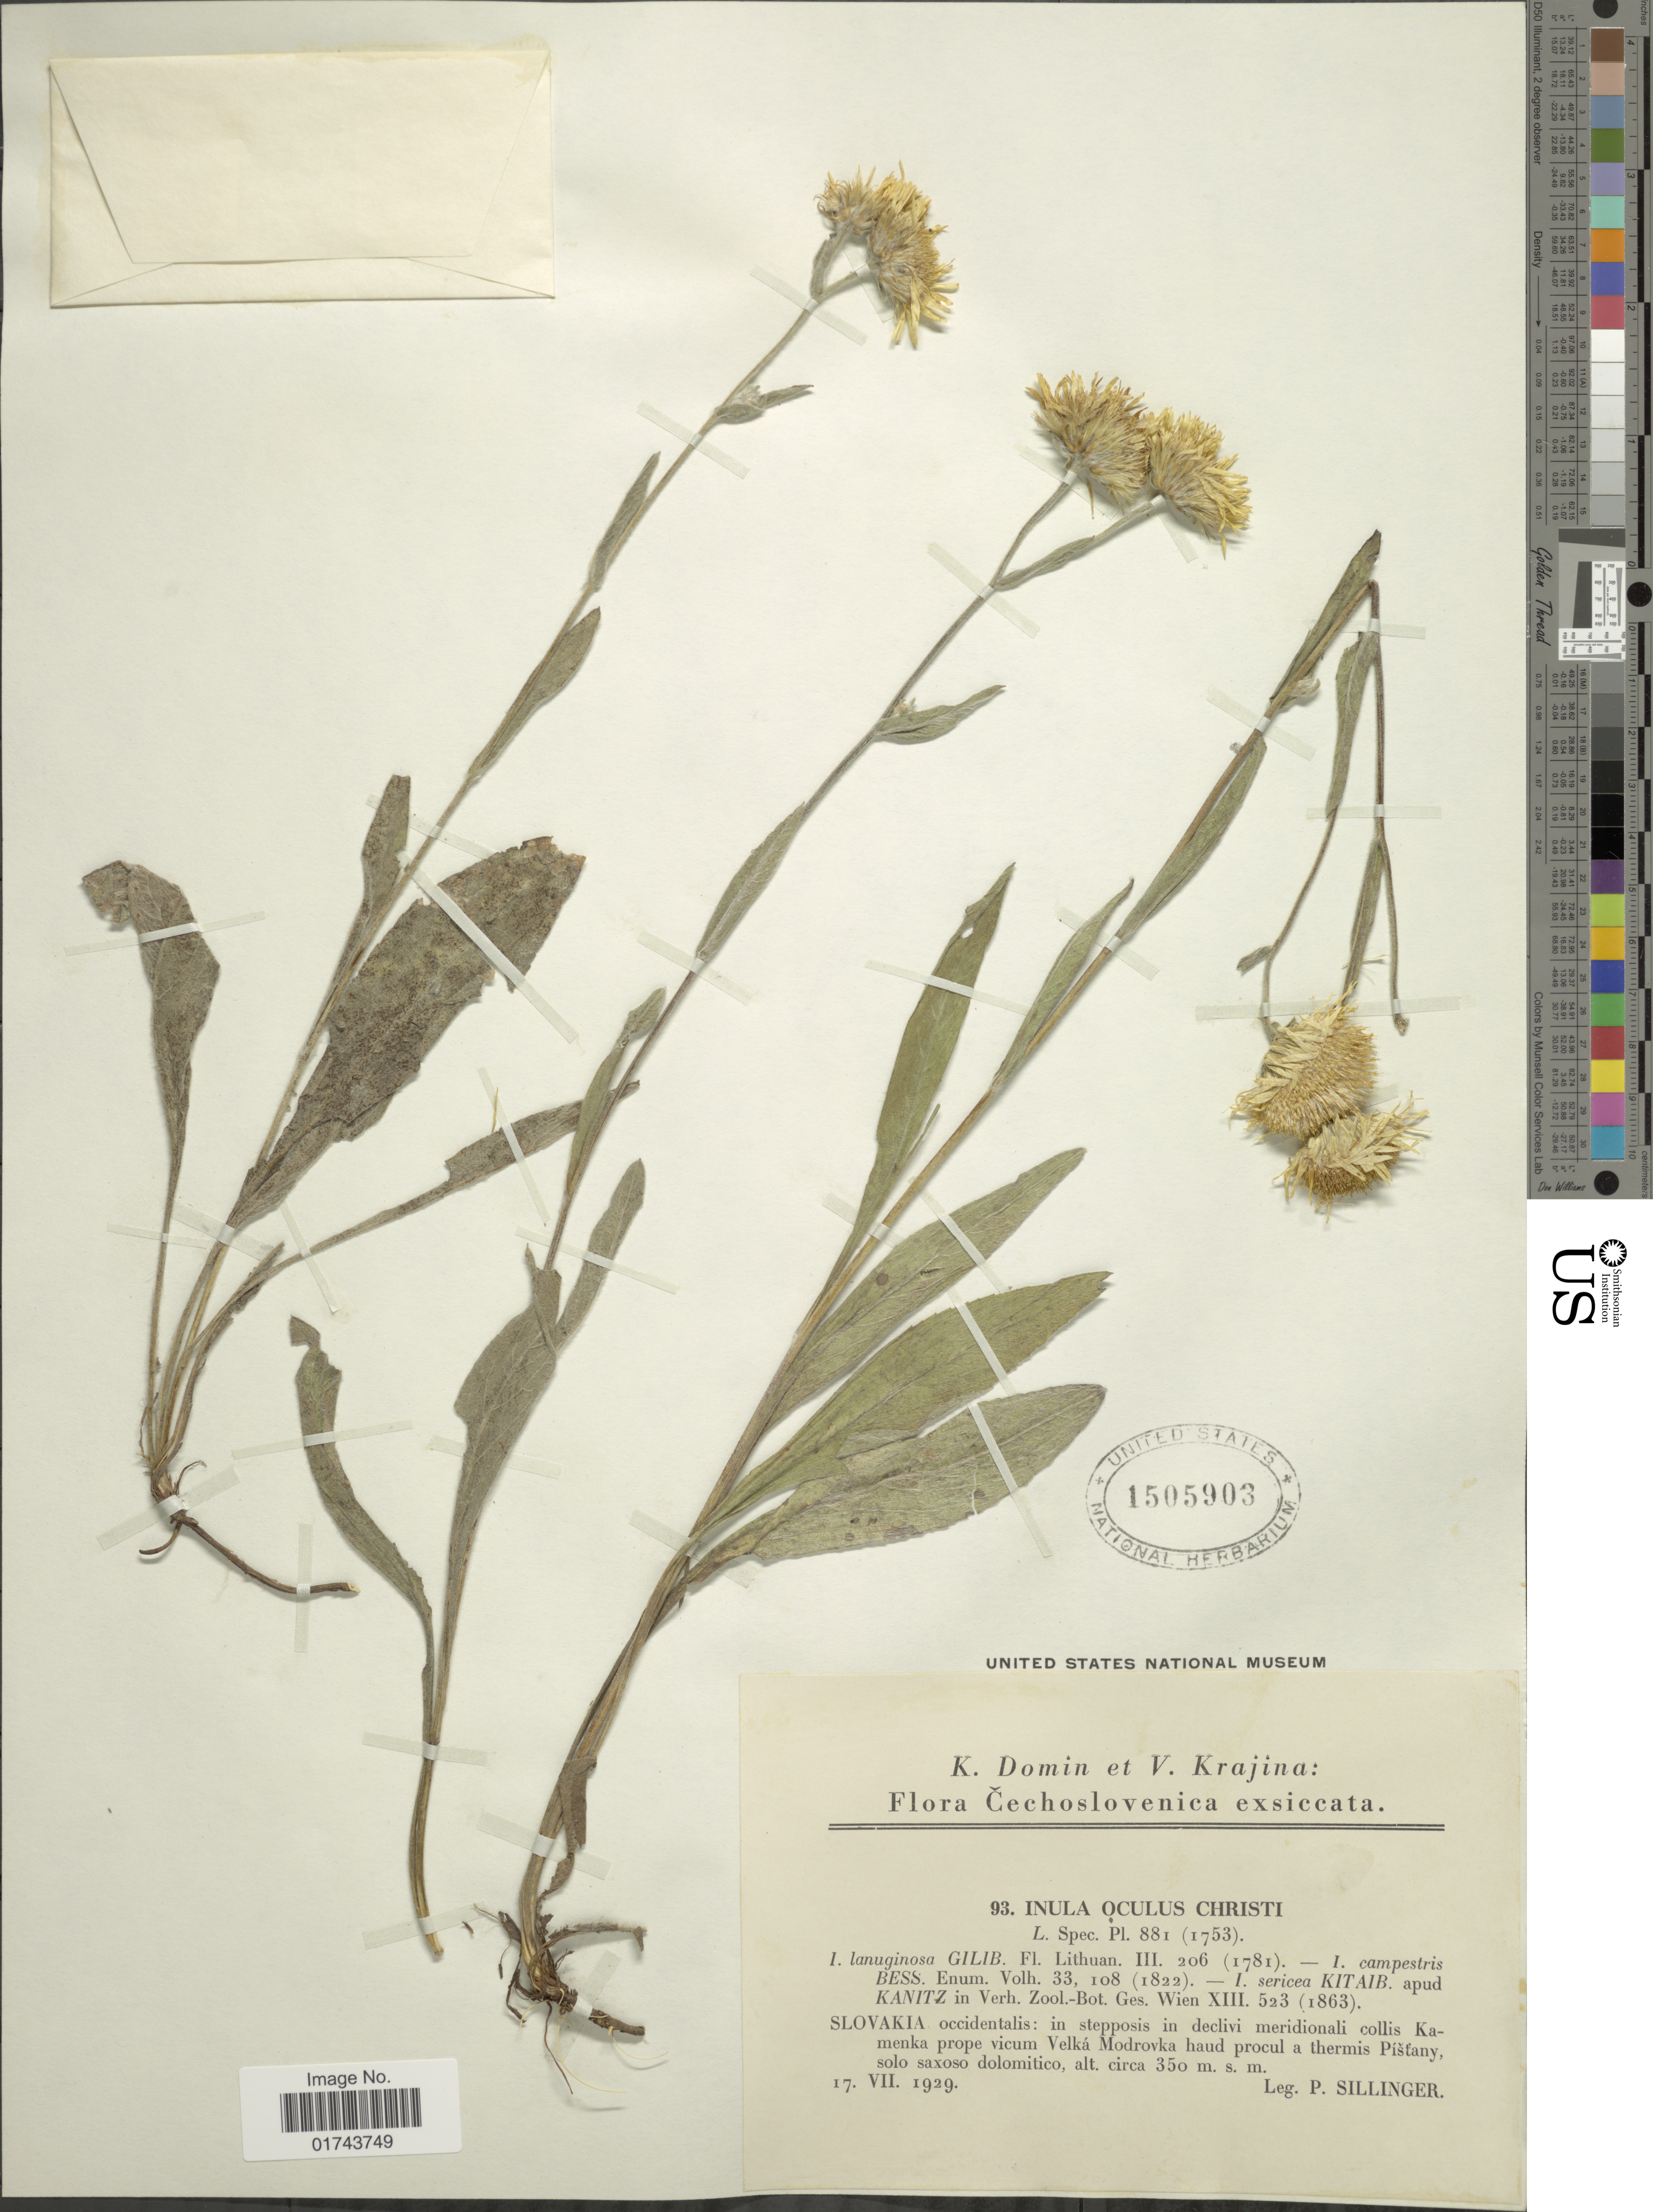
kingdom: Plantae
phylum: Tracheophyta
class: Magnoliopsida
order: Asterales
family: Asteraceae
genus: Inula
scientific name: Inula oculus-christi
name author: L.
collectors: P. Sillinger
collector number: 93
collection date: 1929-07-17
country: Slovakia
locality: Cechoslovenica, Slovakia occidentalis: in stepposis in declivi meridionali collis Kamenka prope vicum Velka Modrovka haud procul a thermis Pistany, solo saxoso dolomitico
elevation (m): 350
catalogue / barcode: US 1505903